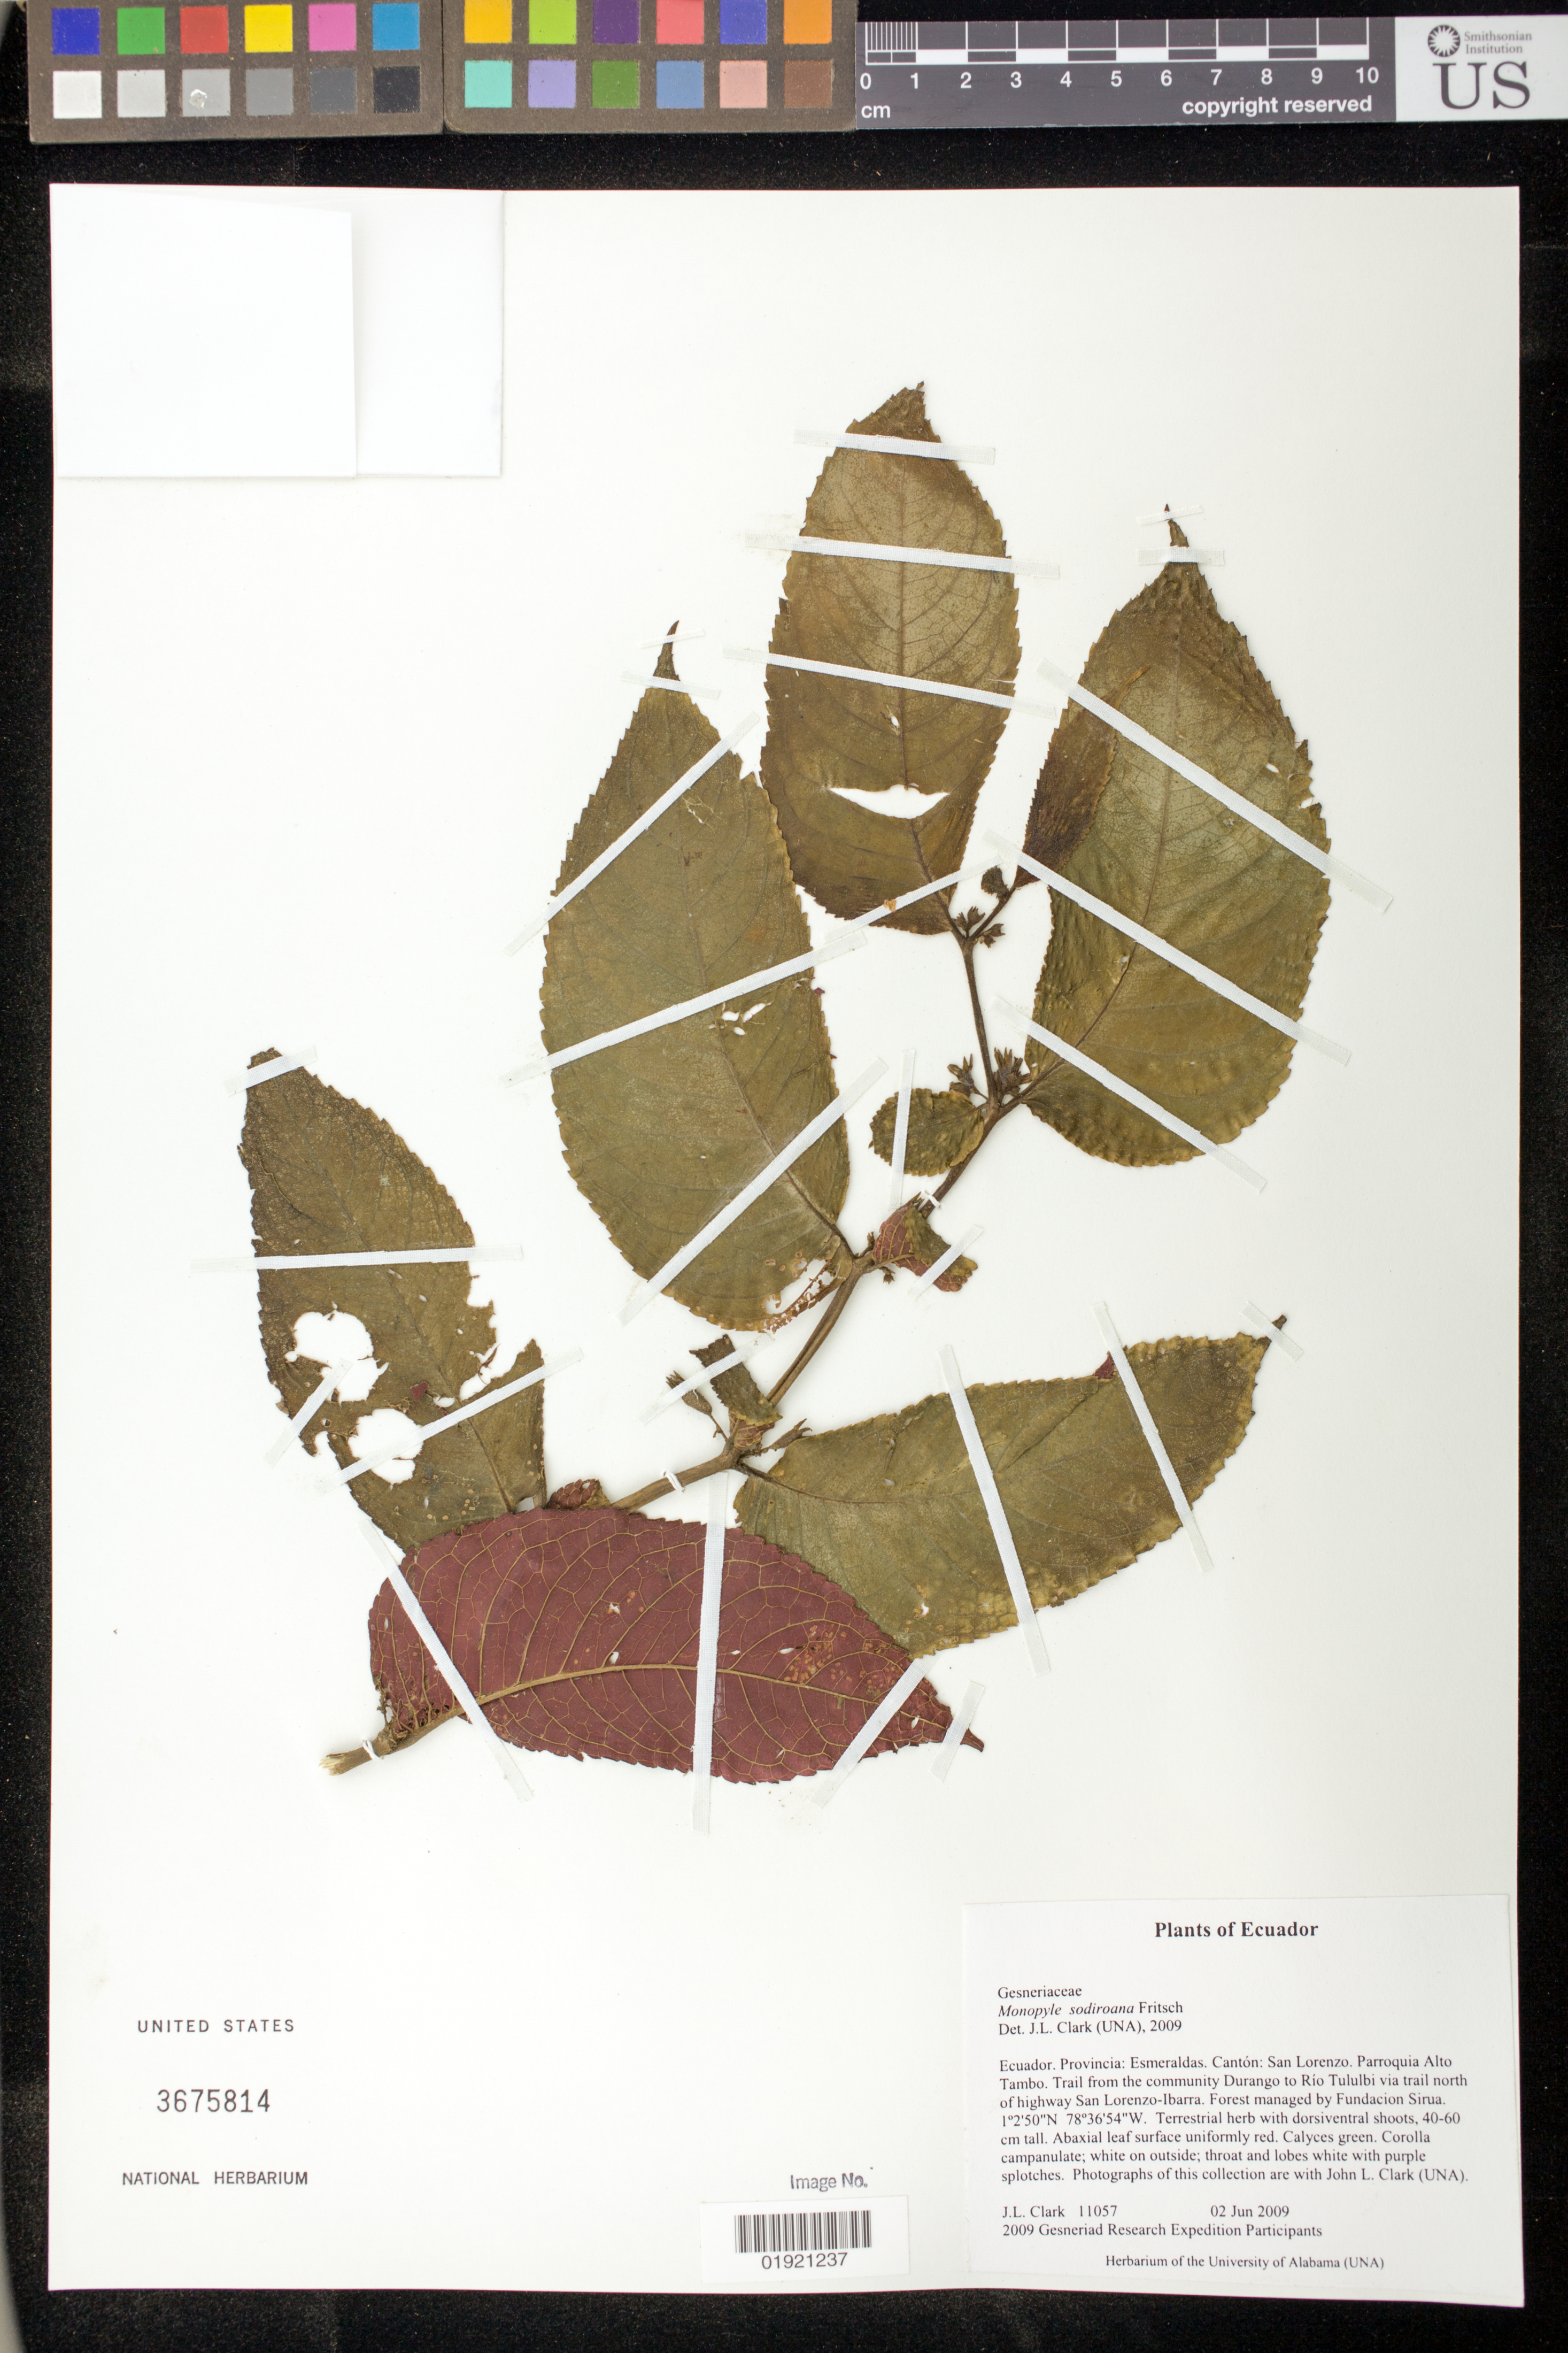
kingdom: Plantae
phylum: Tracheophyta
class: Magnoliopsida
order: Lamiales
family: Gesneriaceae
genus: Monopyle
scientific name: Monopyle sodiroana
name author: Fritsch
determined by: Clark, J. L.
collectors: J. L. Clark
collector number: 11057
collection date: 2009-06-02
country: Ecuador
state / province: Esmeraldas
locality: Canton: San Lorenzo. Parroquia Alto Tambo. Trail from the community Durango to Rio Tululbi via trail north of highway San Lorenzo-Ibarra. Forest managed by Fundacion Sirua.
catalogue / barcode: US 3675814